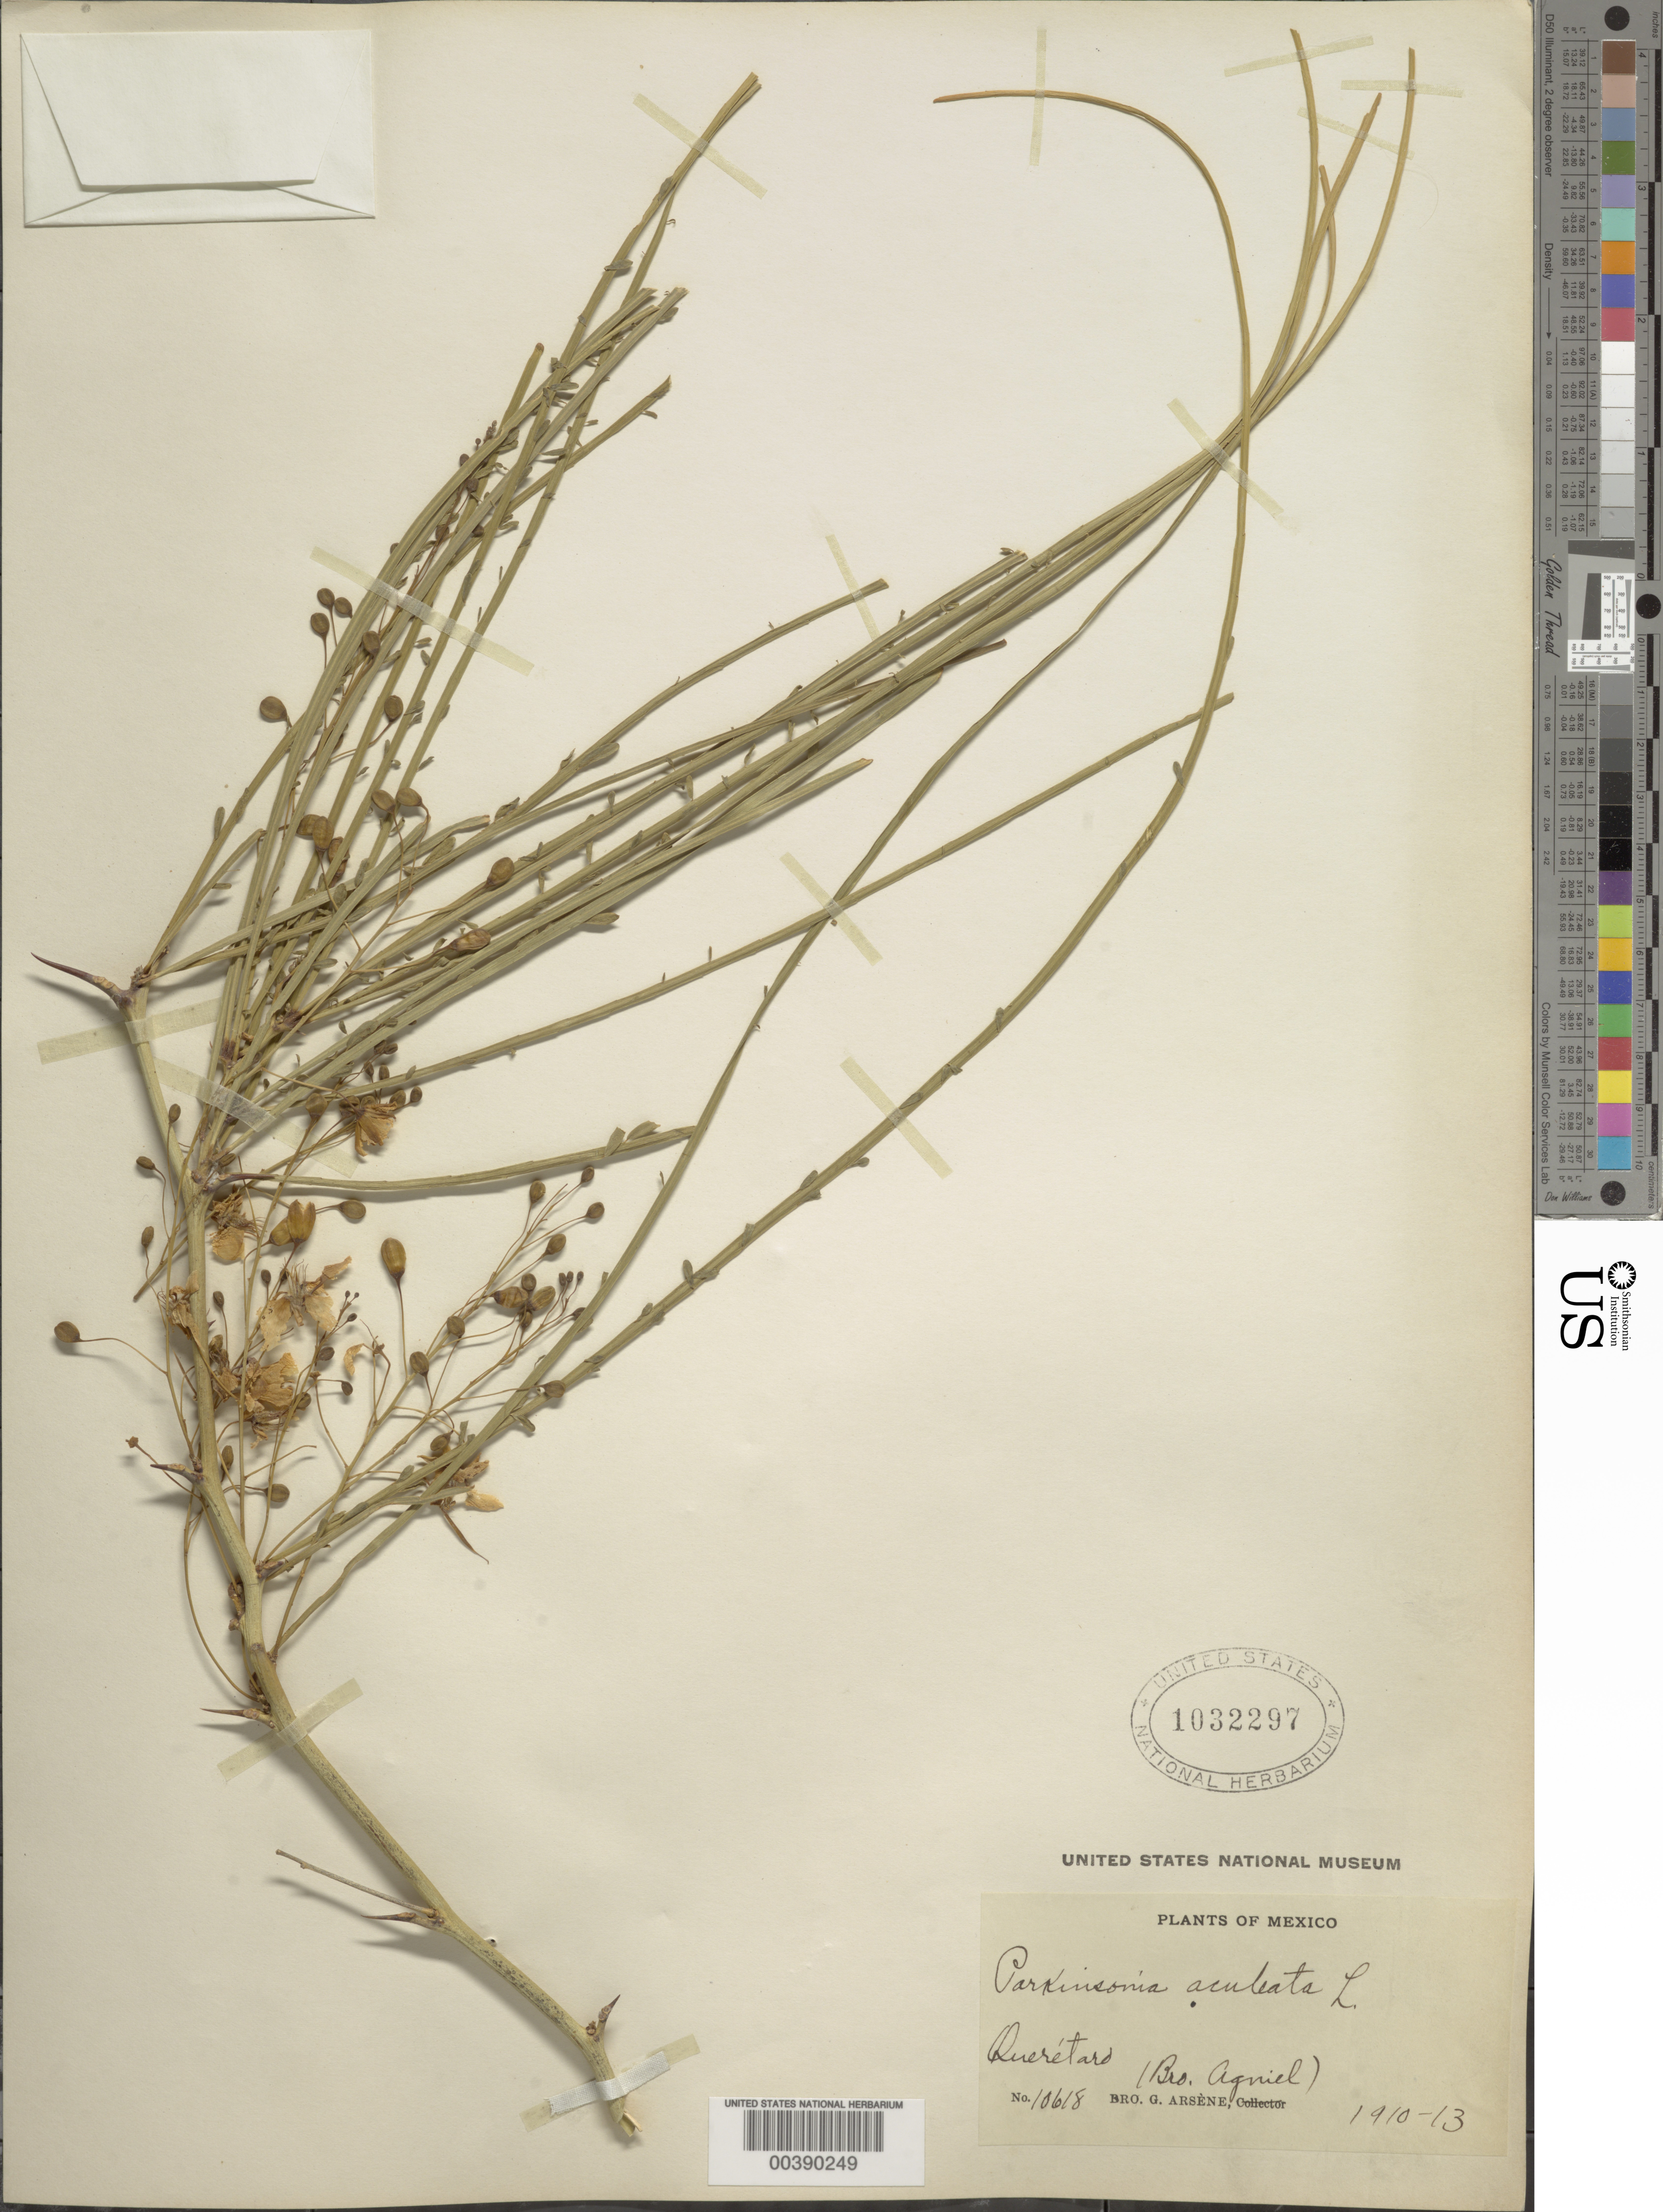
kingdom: Plantae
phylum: Tracheophyta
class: Magnoliopsida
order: Fabales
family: Fabaceae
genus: Parkinsonia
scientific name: Parkinsonia aculeata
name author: L.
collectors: Bro. G. Arsène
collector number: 10618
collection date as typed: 1910 to -- -- 1913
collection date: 1910/1913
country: Mexico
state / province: Querétaro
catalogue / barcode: US 1032297